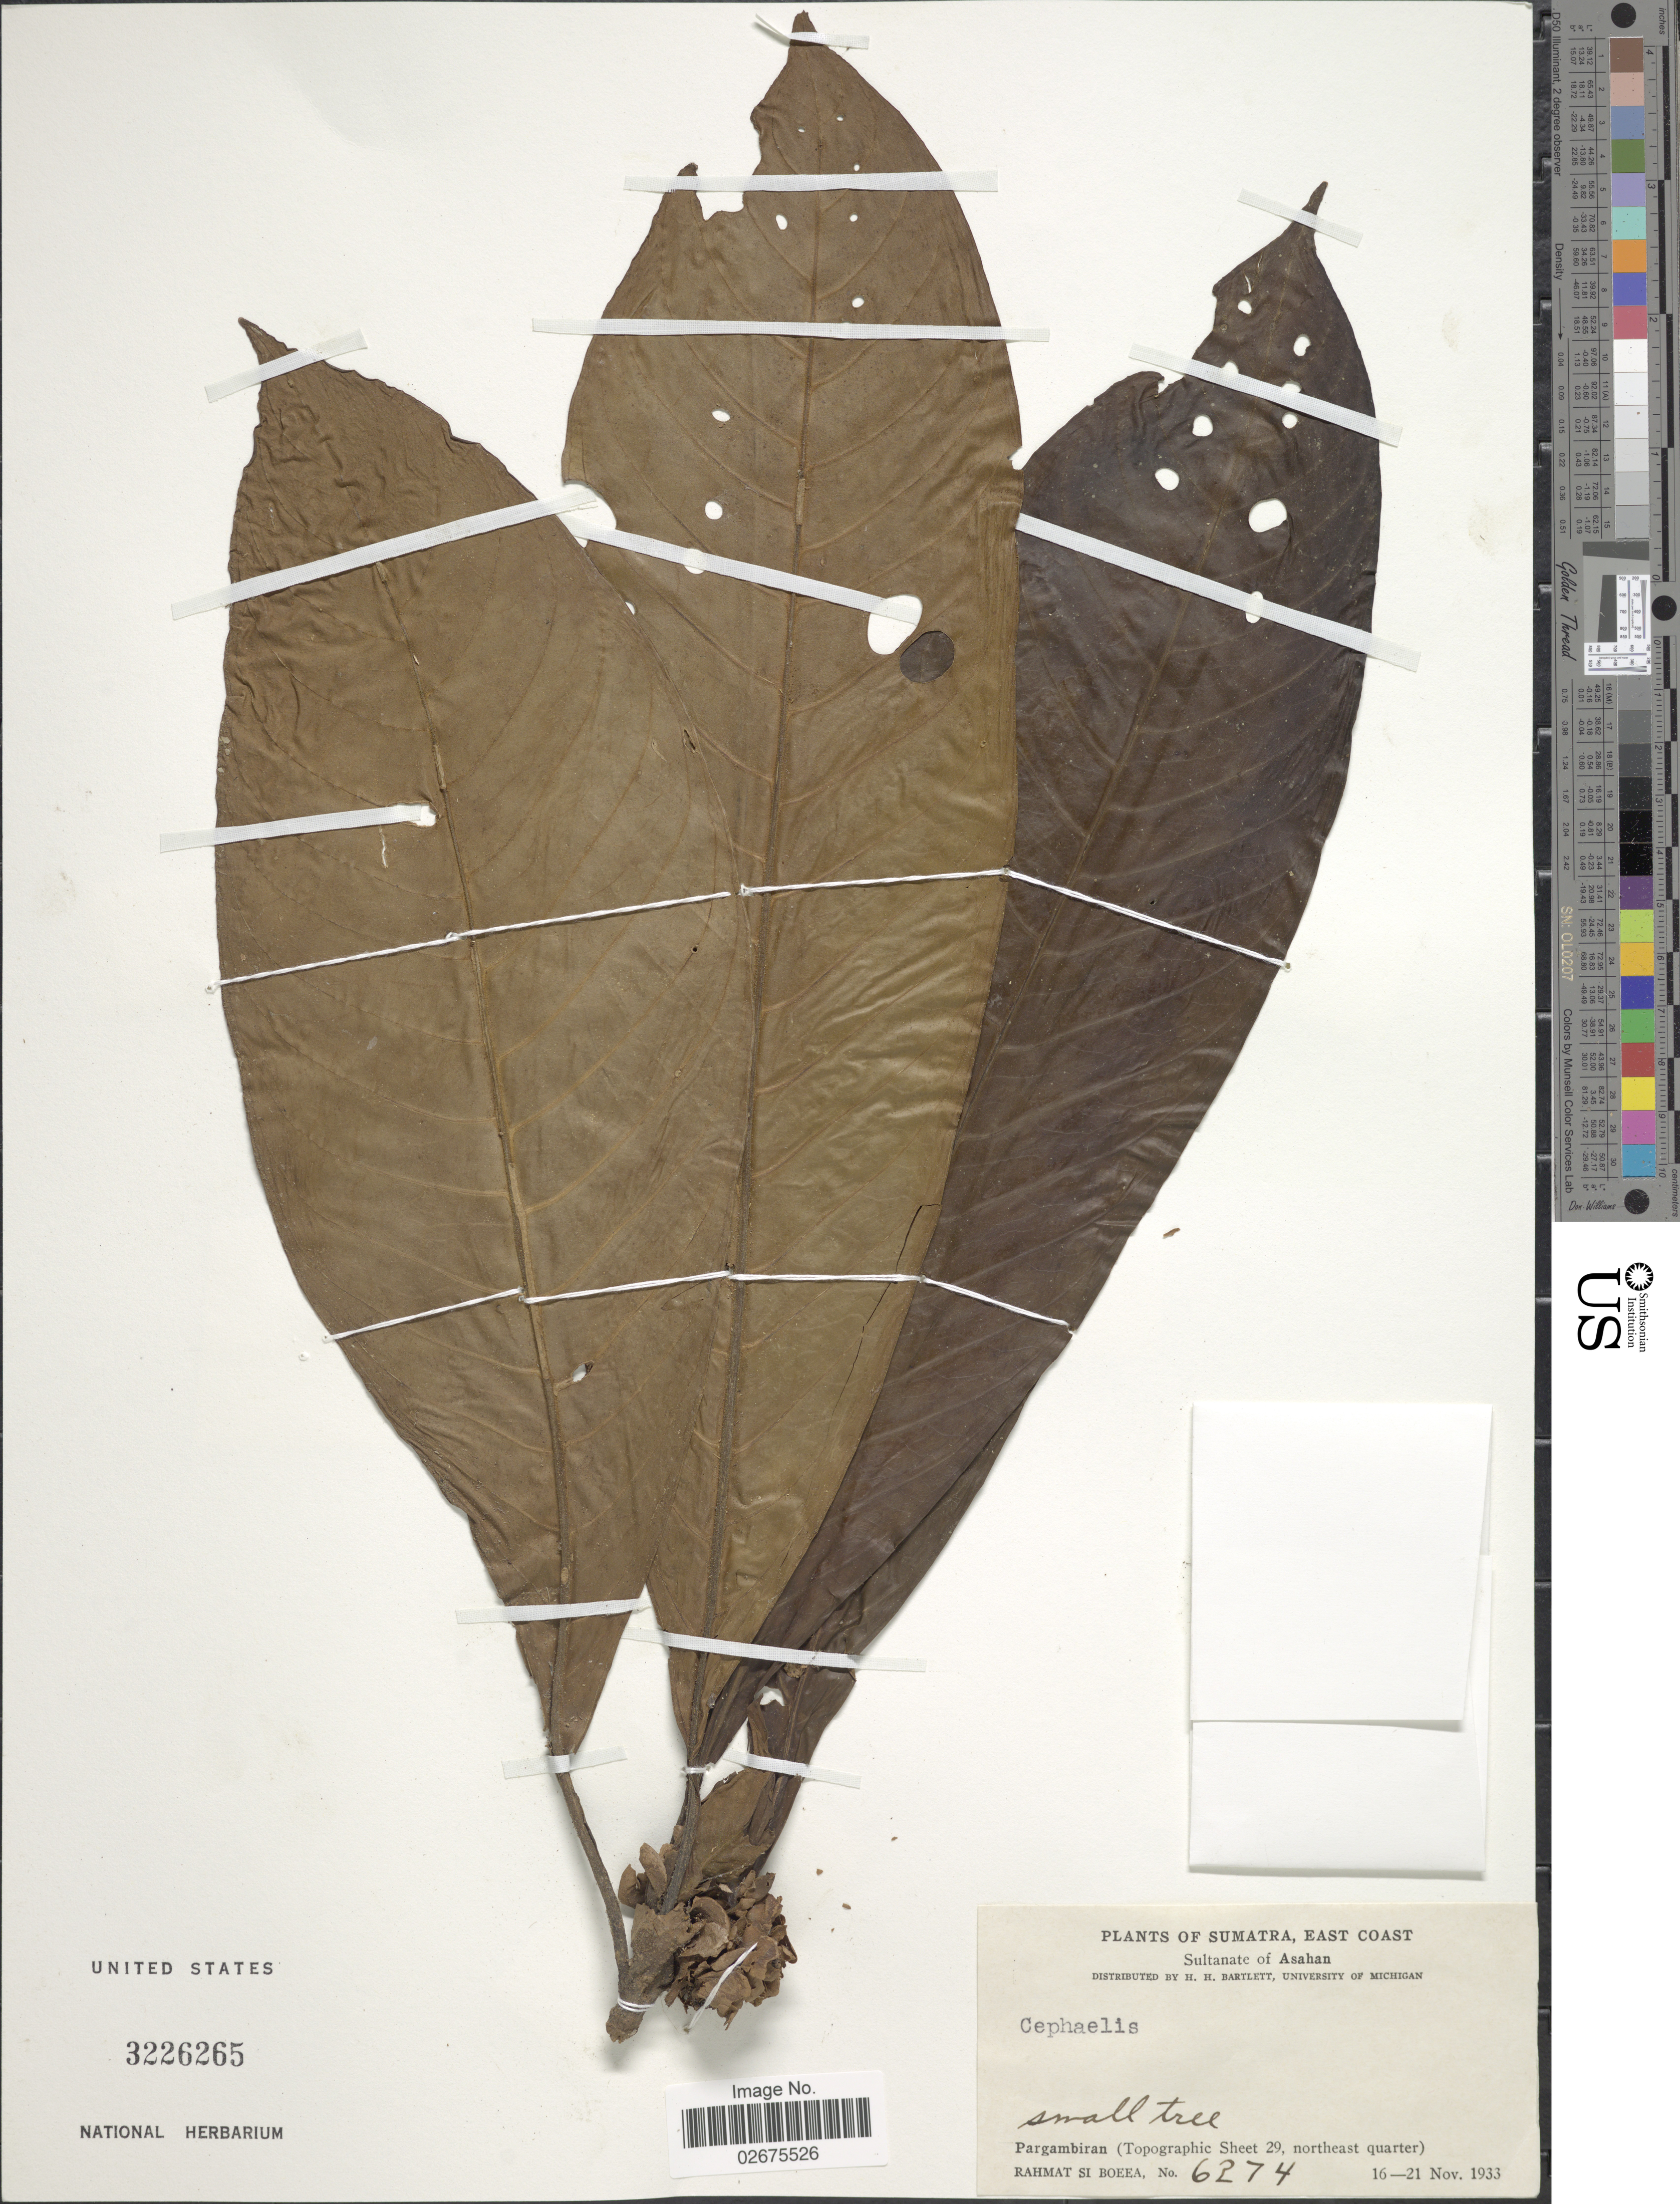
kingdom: Plantae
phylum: Tracheophyta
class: Magnoliopsida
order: Gentianales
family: Rubiaceae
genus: Cephaelis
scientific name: Cephaelis sp.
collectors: Rahmat Si Boeea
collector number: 6274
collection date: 1933-11-16/1933-11-21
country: Indonesia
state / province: Sumatra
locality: East Coast. Pargambiran (Topographic Sheet 29, northeast quarter)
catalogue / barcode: US 3226265